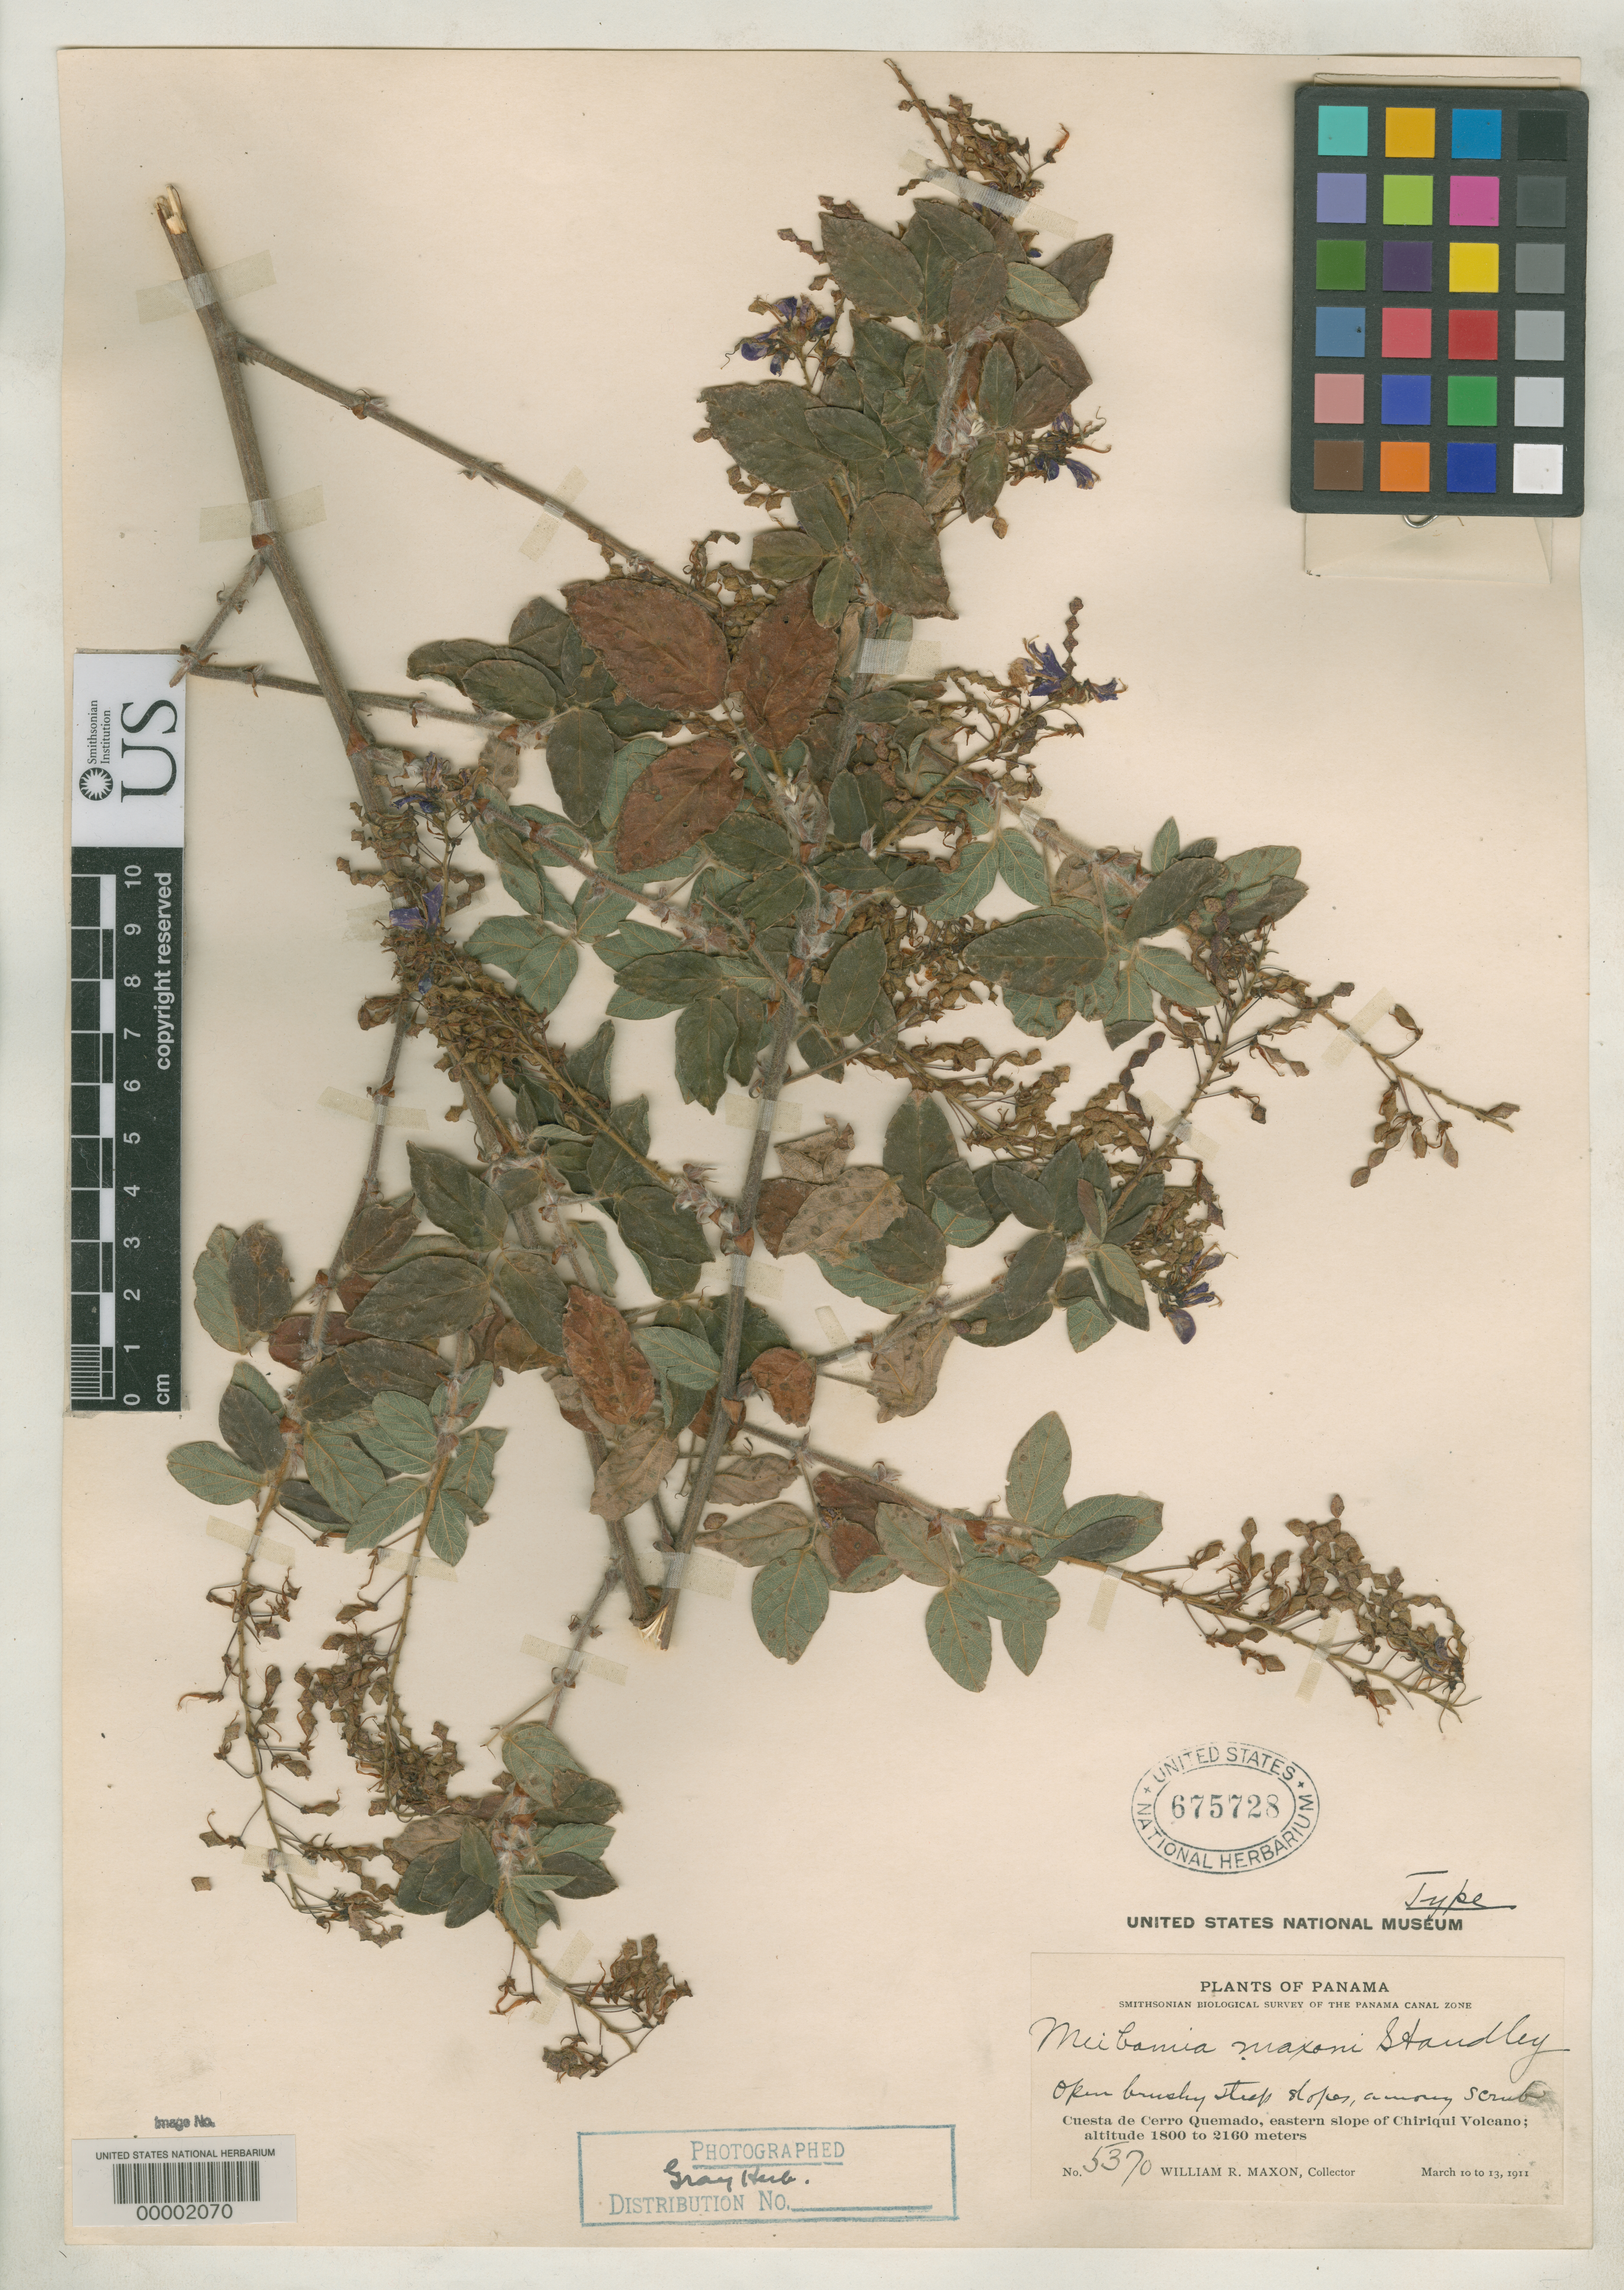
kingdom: Plantae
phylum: Tracheophyta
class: Magnoliopsida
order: Fabales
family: Fabaceae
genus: Meibomia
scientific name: Meibomia maxonii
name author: Standl.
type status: Holotype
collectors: W. R. Maxon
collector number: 5370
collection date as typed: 11 Mar 1911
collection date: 1911-03-11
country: Panama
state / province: Chiriquí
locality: Cuesta de Cerro Quemado, E slope of Chiriqui Volcano.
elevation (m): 1900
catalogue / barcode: US 675728